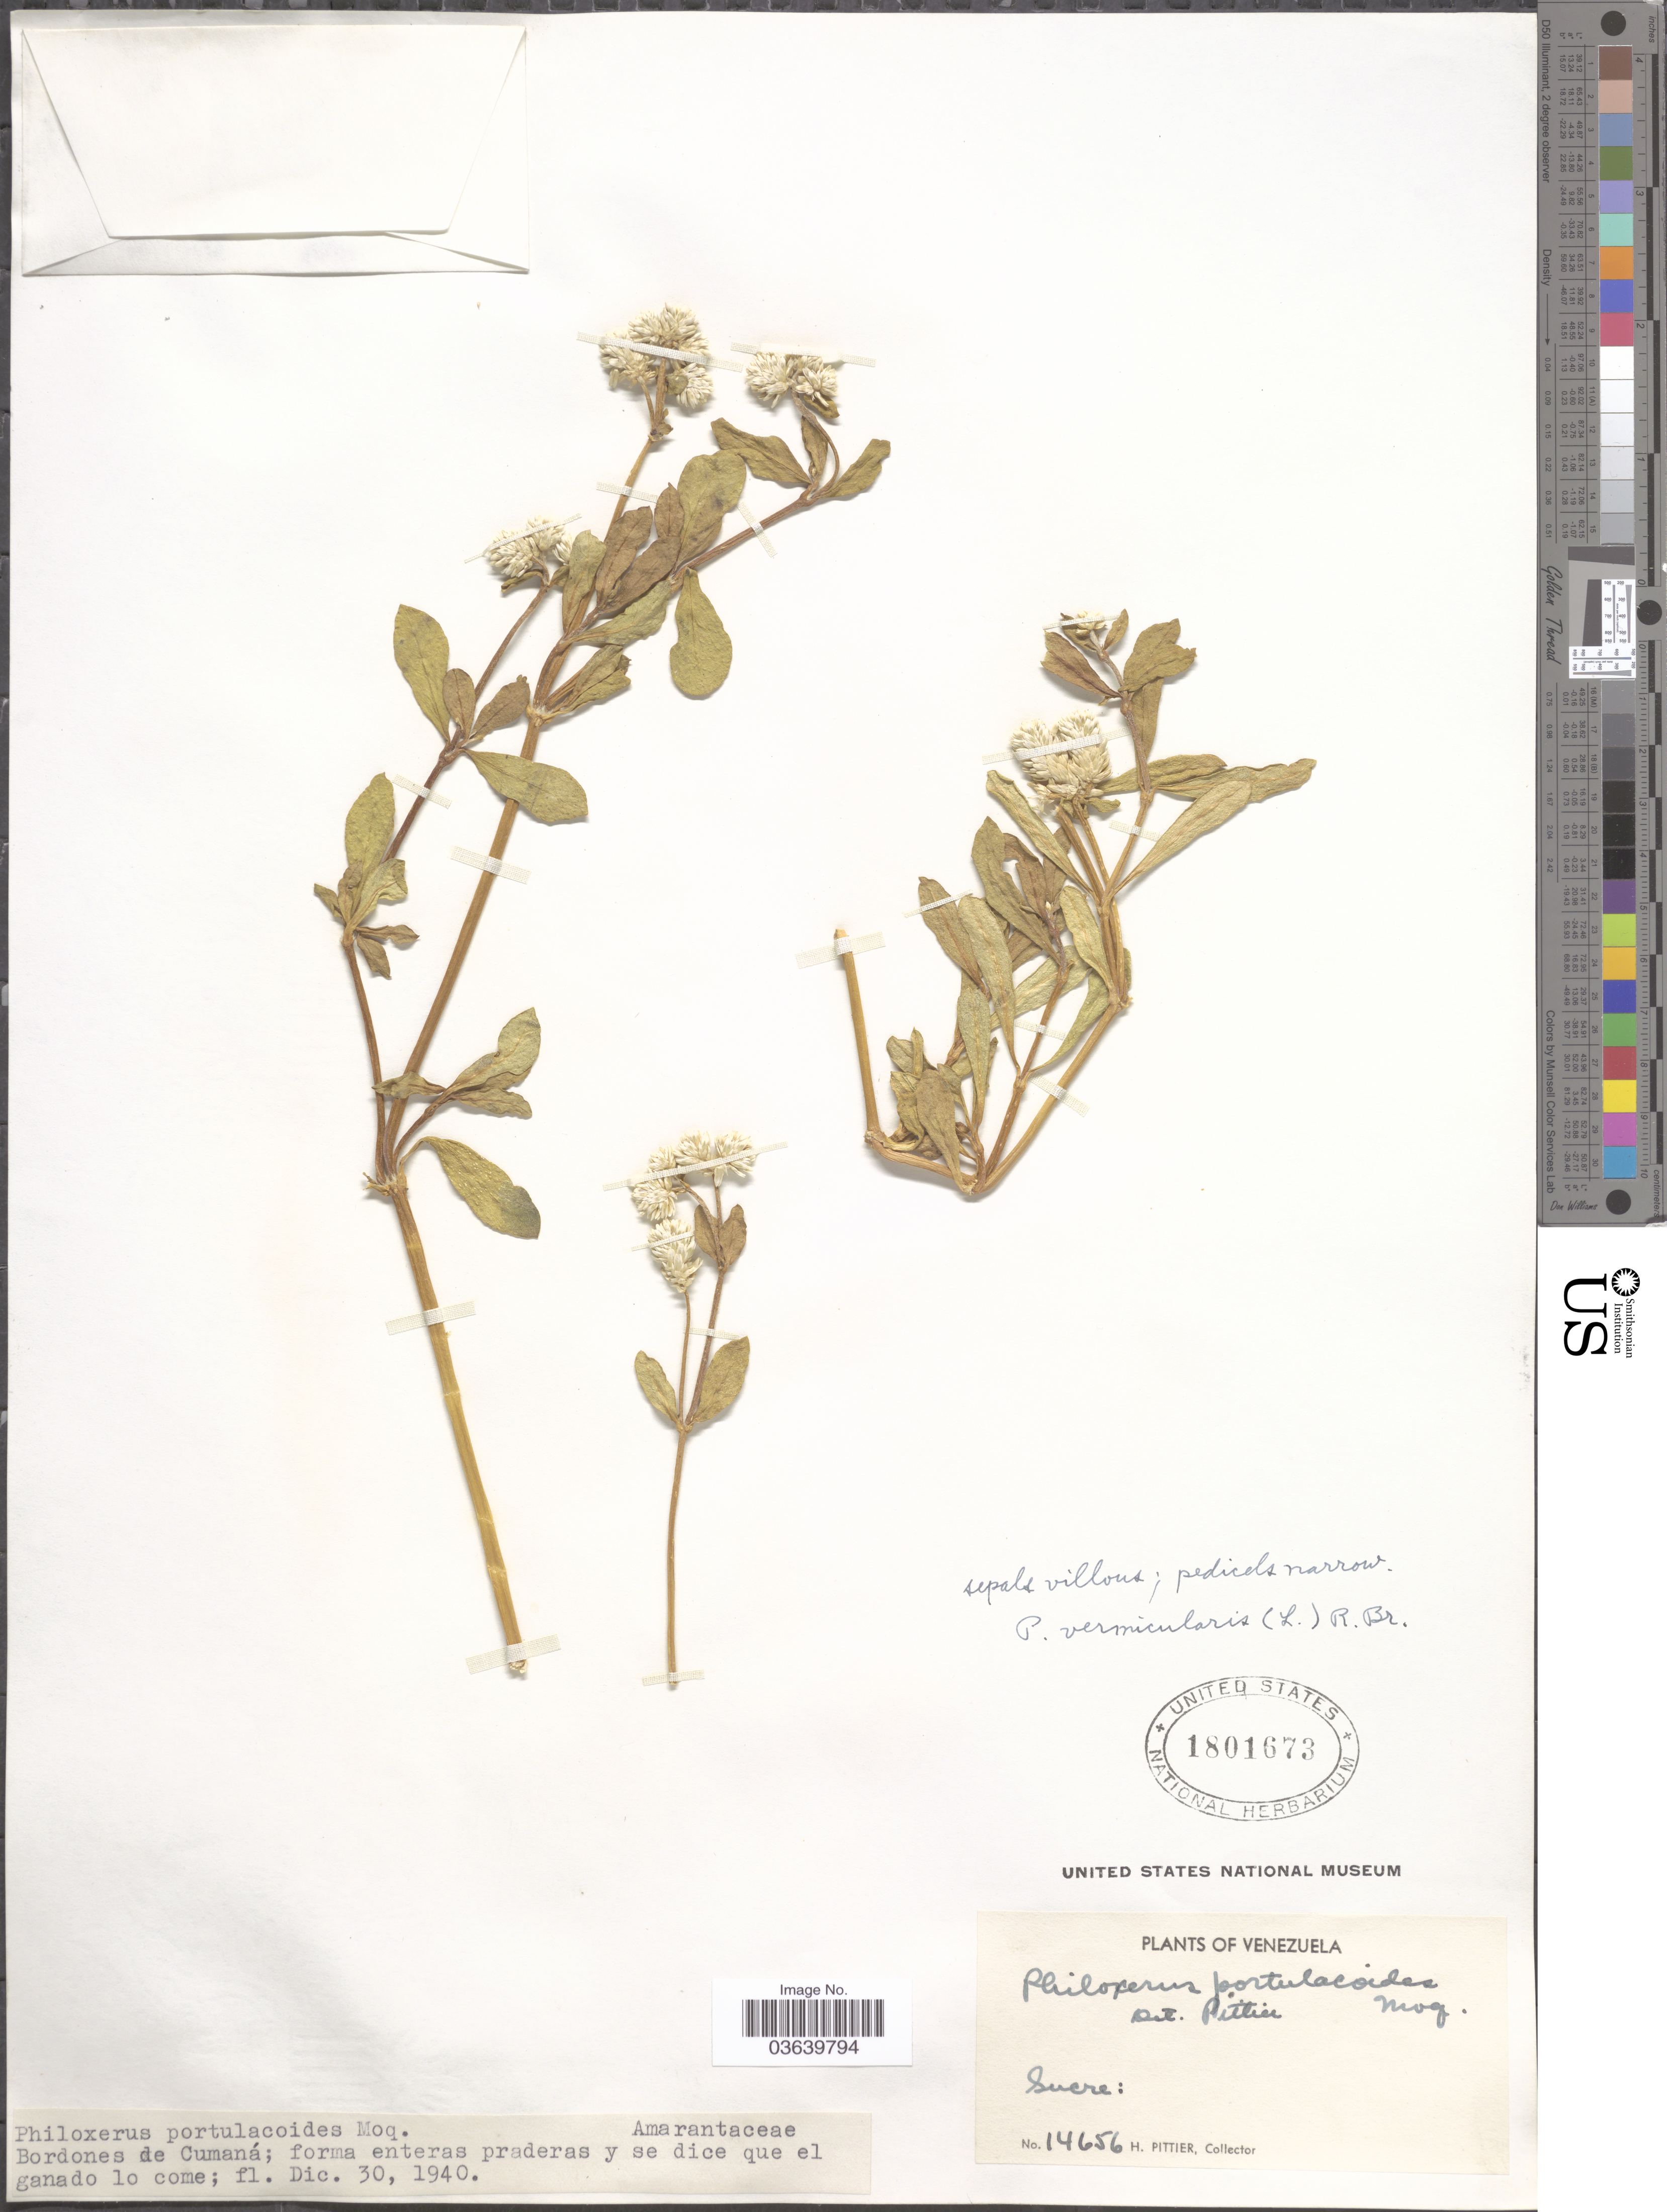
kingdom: Plantae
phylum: Tracheophyta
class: Magnoliopsida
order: Caryophyllales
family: Amaranthaceae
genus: Gomphrena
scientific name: Gomphrena vermicularis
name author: L.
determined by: Strong, Mark T., (BOT), Smithsonian Institution - National Museum of Natural History (UNITED STATES)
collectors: H. F. Pittier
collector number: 14656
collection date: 1940-12-30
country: Venezuela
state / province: Sucre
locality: Bordones de Cumaná.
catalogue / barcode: US 1801673